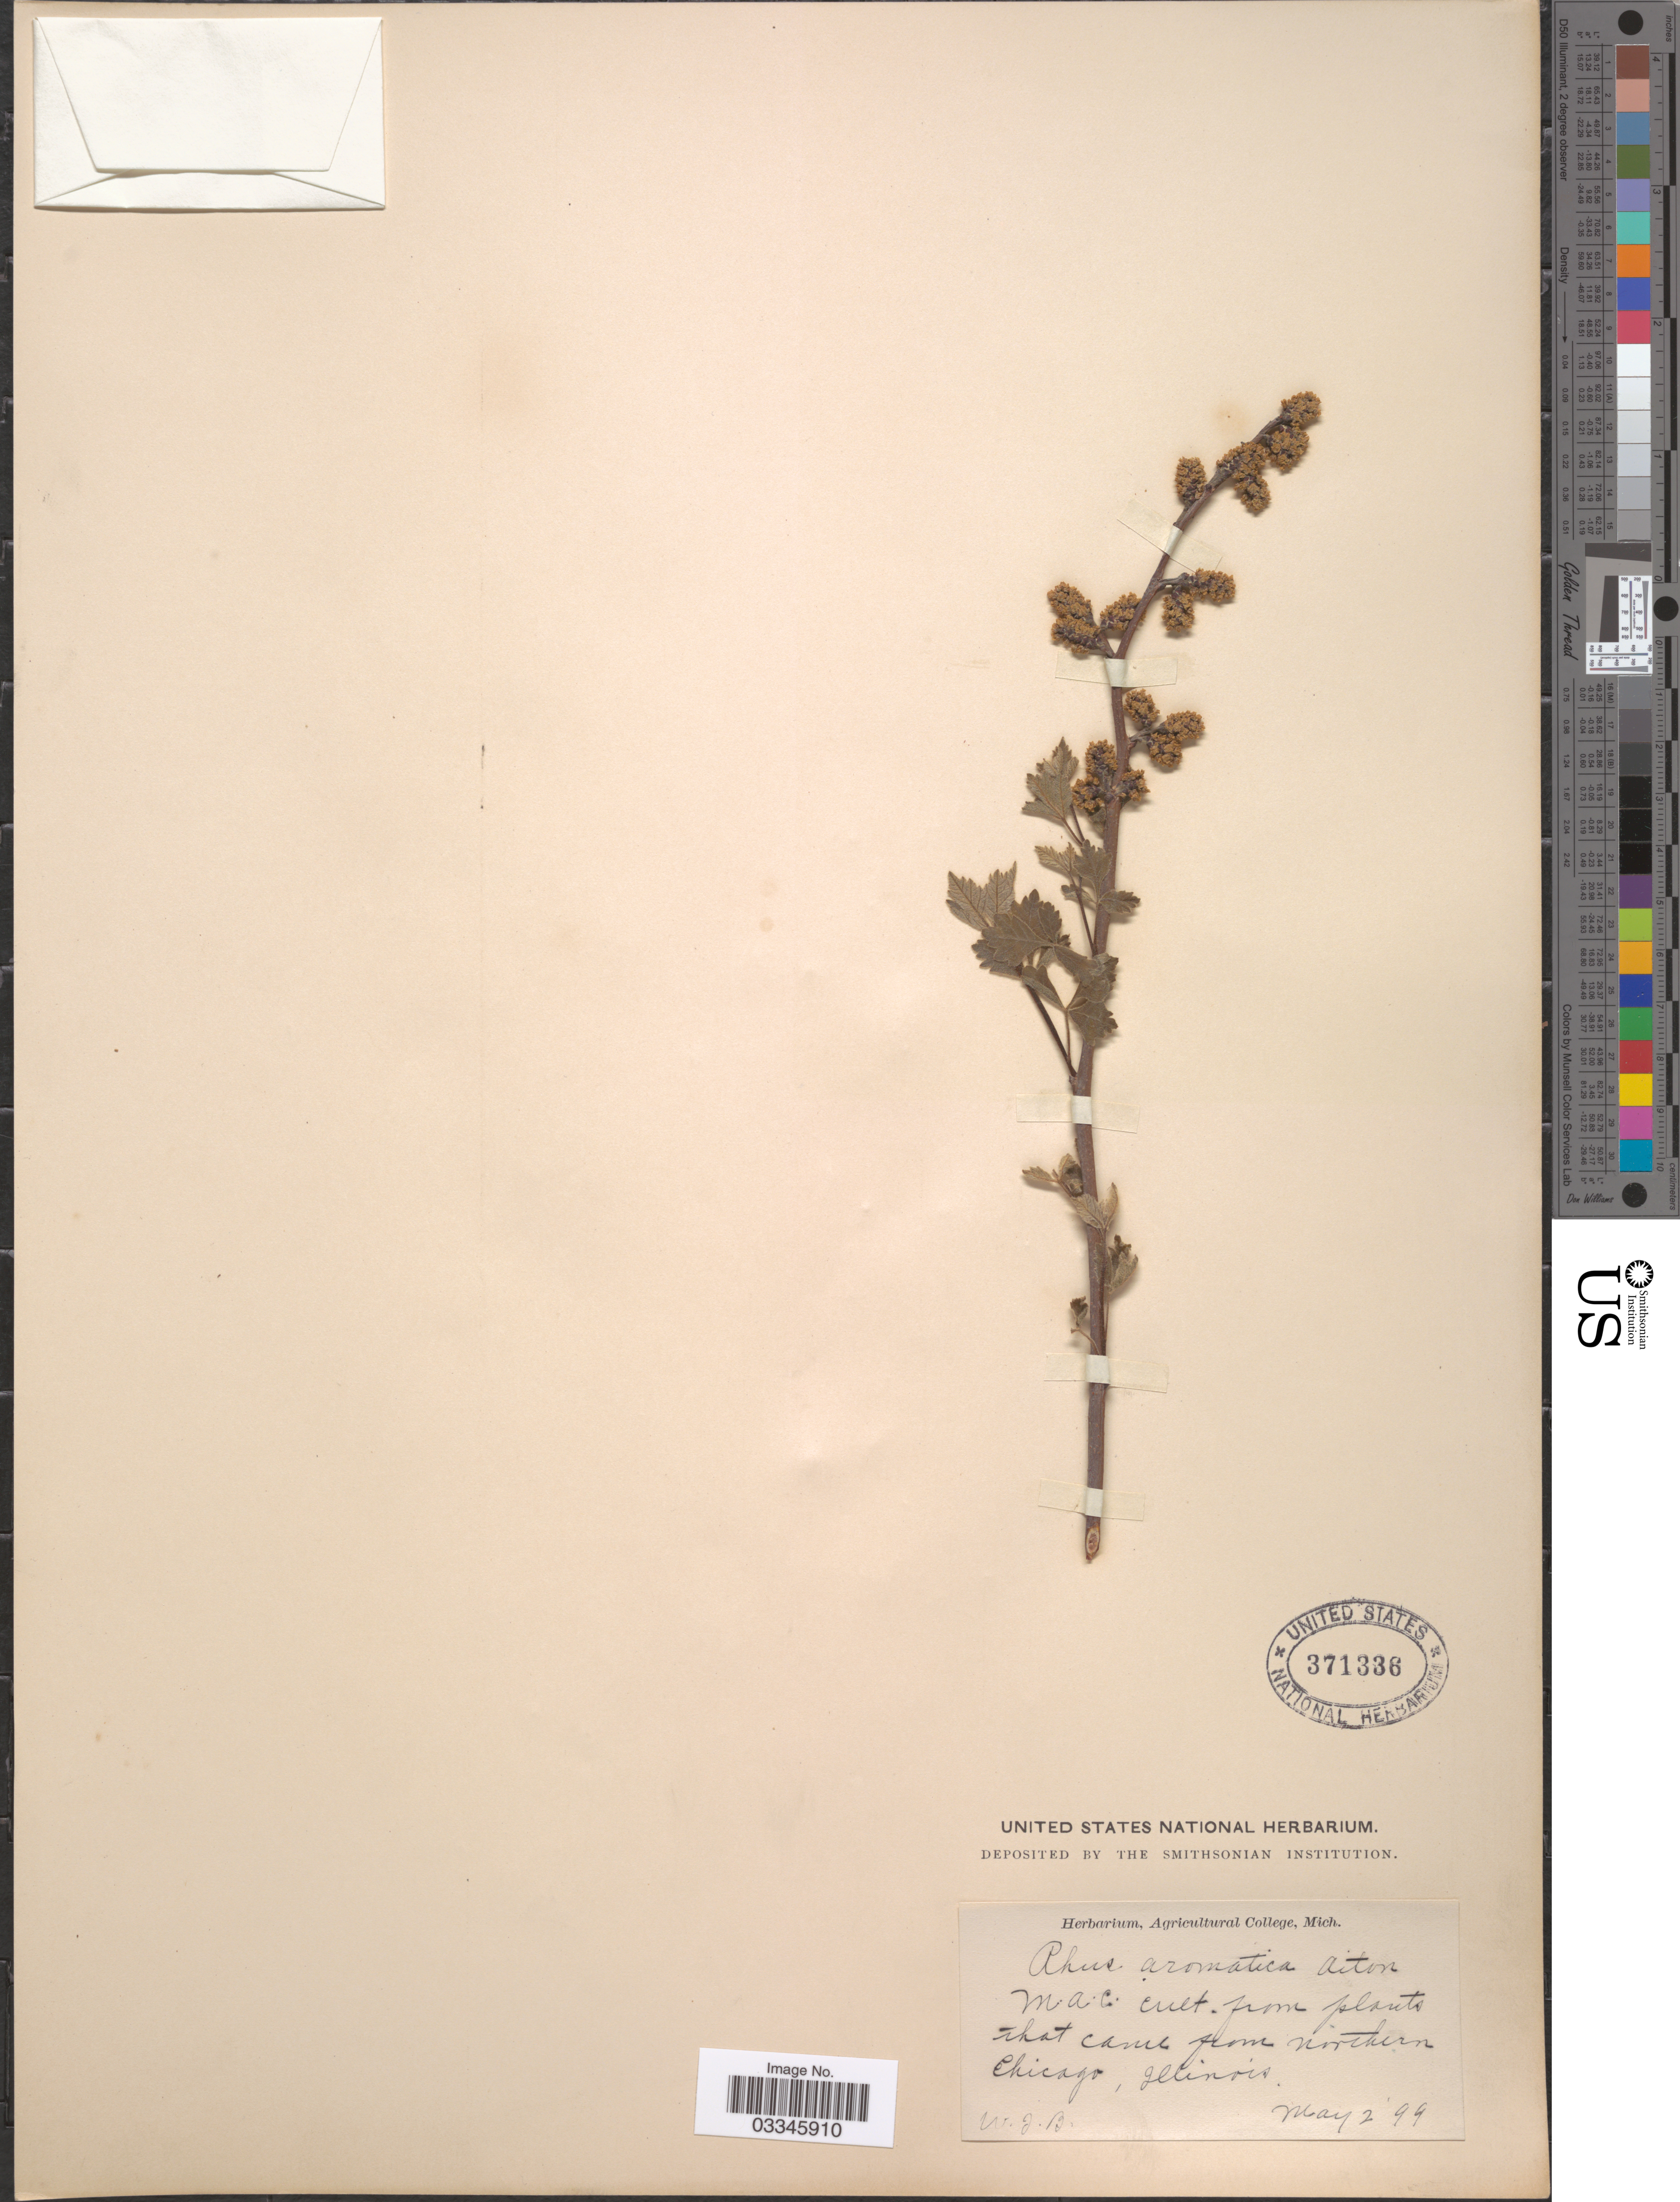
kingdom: Plantae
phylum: Tracheophyta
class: Magnoliopsida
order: Sapindales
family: Anacardiaceae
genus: Rhus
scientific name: Rhus crenata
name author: Thunb.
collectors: W.J.B.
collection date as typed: Transcribed d/m/y: 2/5/99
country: United States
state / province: Michigan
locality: M. A. C.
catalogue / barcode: US 371336